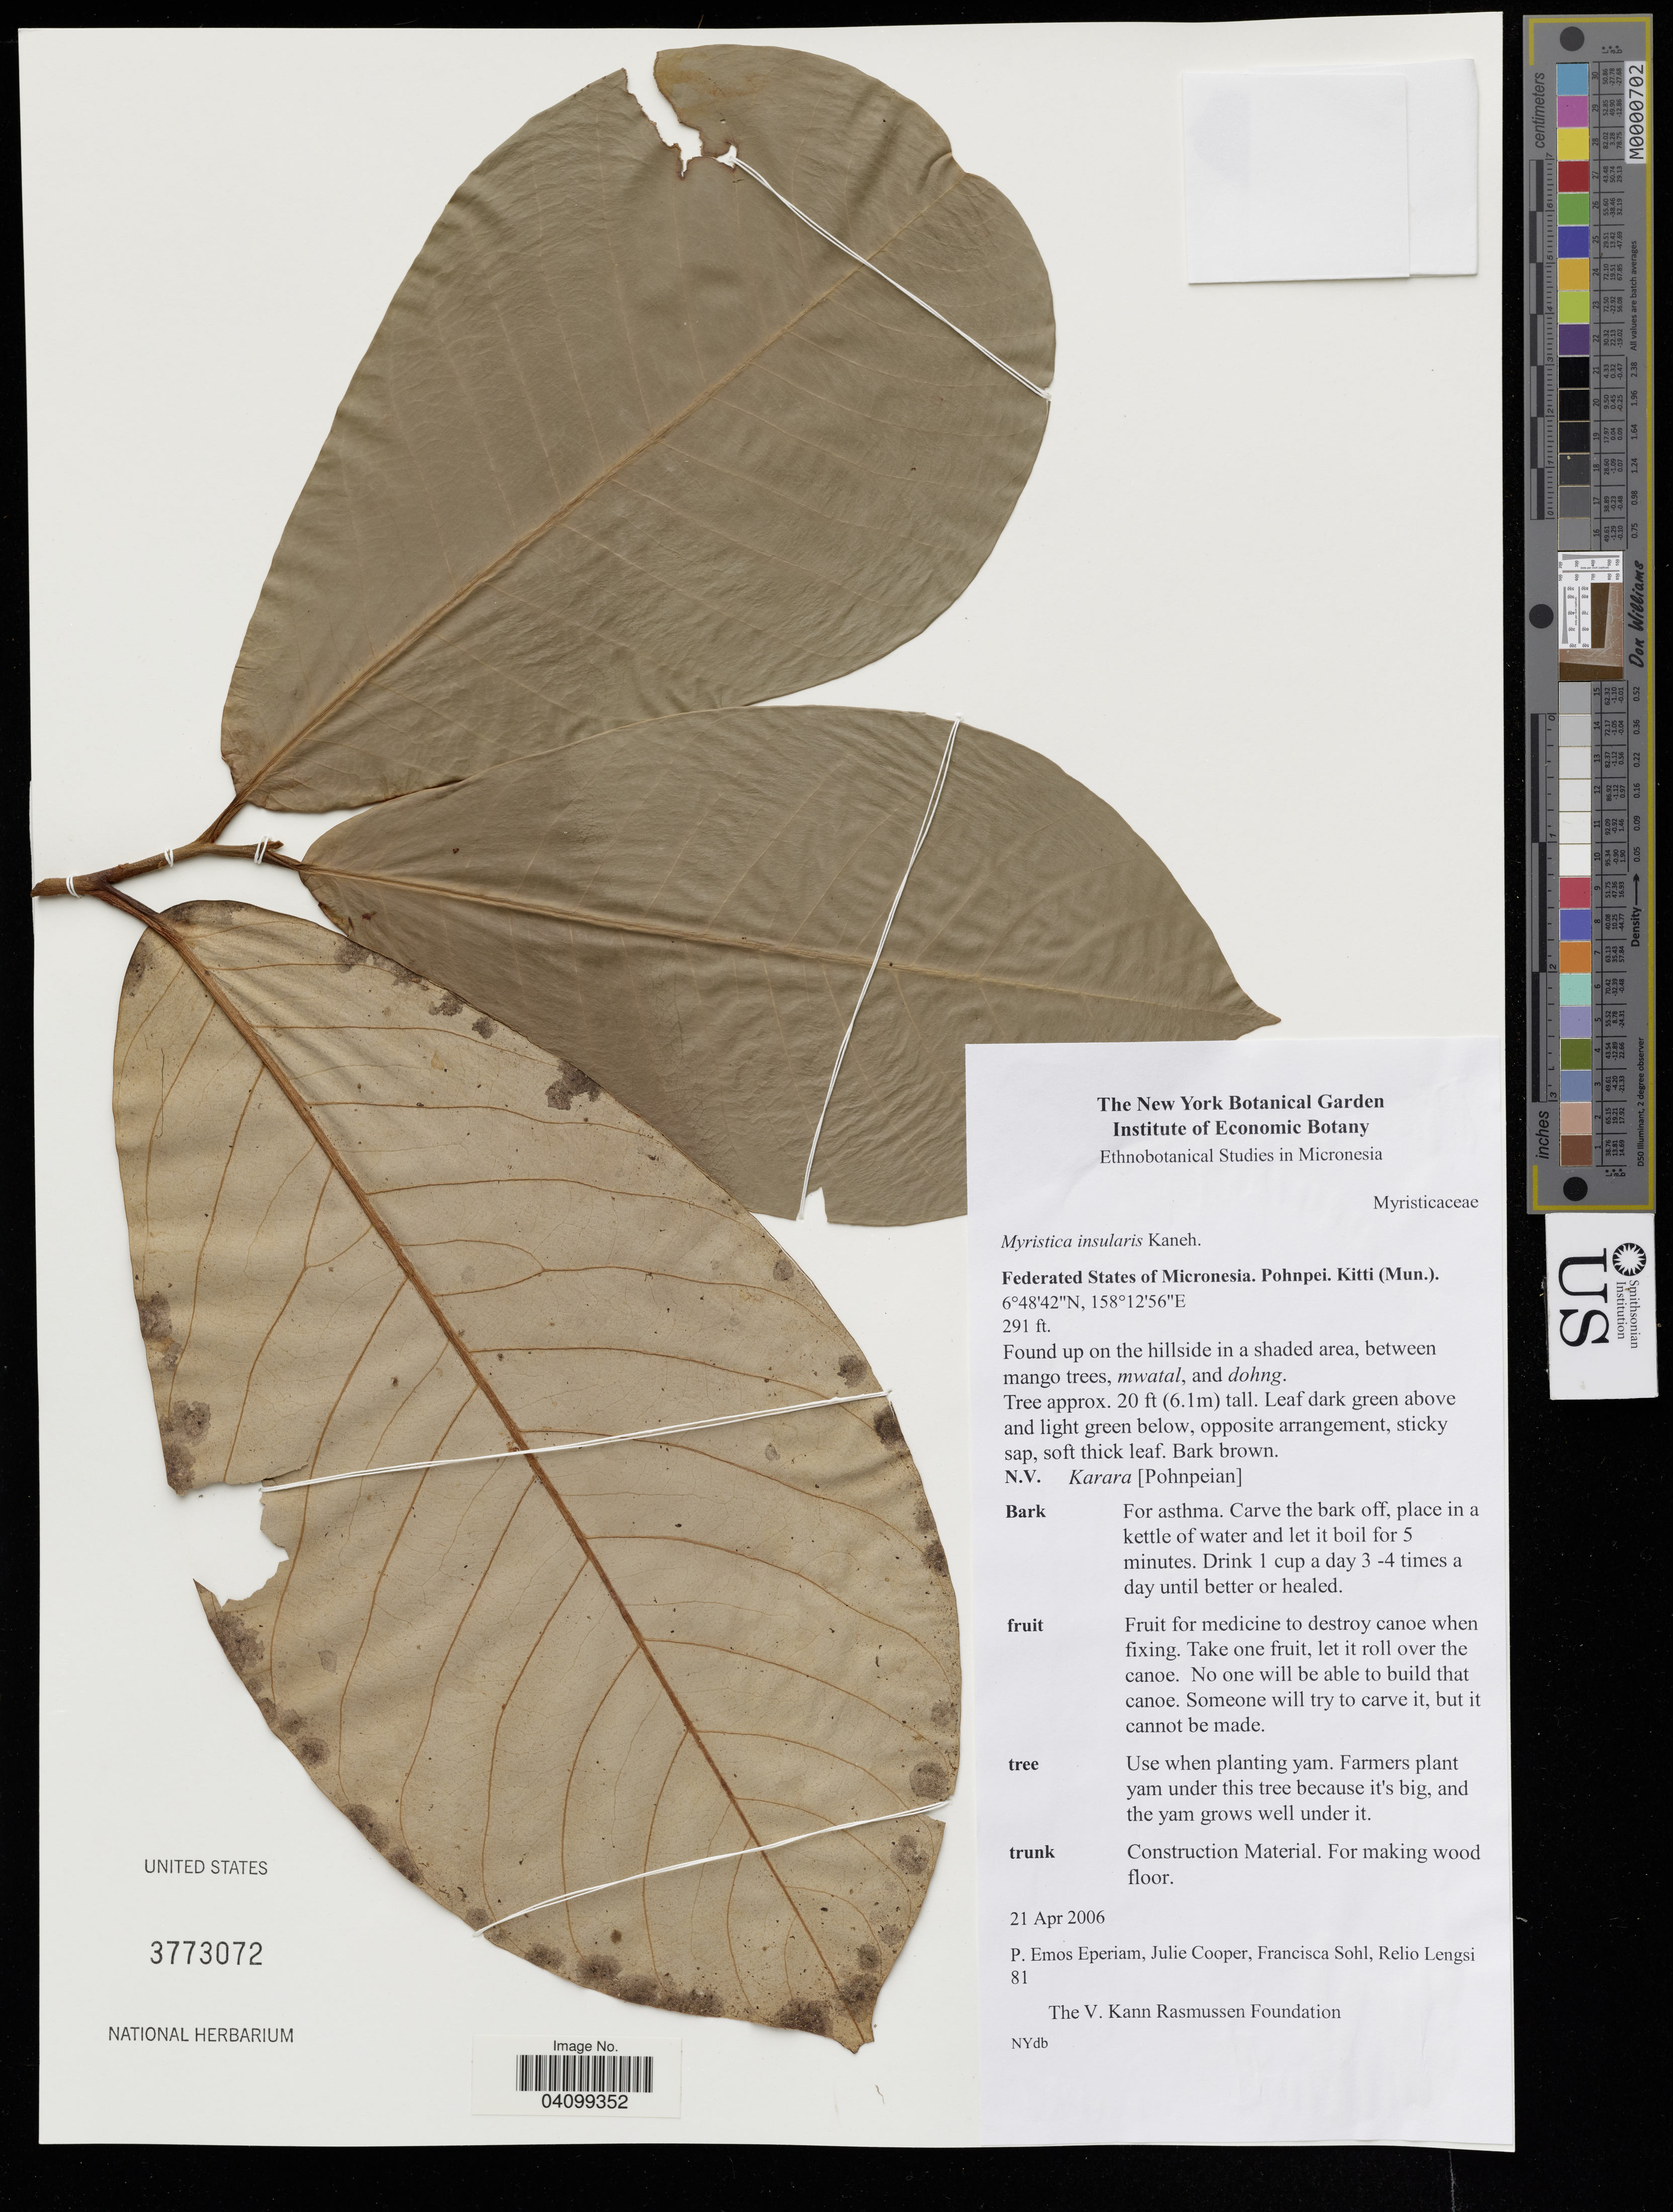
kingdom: Plantae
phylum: Tracheophyta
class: Magnoliopsida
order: Magnoliales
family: Myristicaceae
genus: Myristica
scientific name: Myristica insularis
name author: Kaneh.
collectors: P. Eperiam, J. Cooper, F. Sohl & R. Lengsi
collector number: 81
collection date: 2006-04-21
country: Micronesia, Federated States of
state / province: Pohnpei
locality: Kitti (Mun.). Found up on the hillside in a shaded area, between mango trees, mwatal, and dohng.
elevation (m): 89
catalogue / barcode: US 3773072